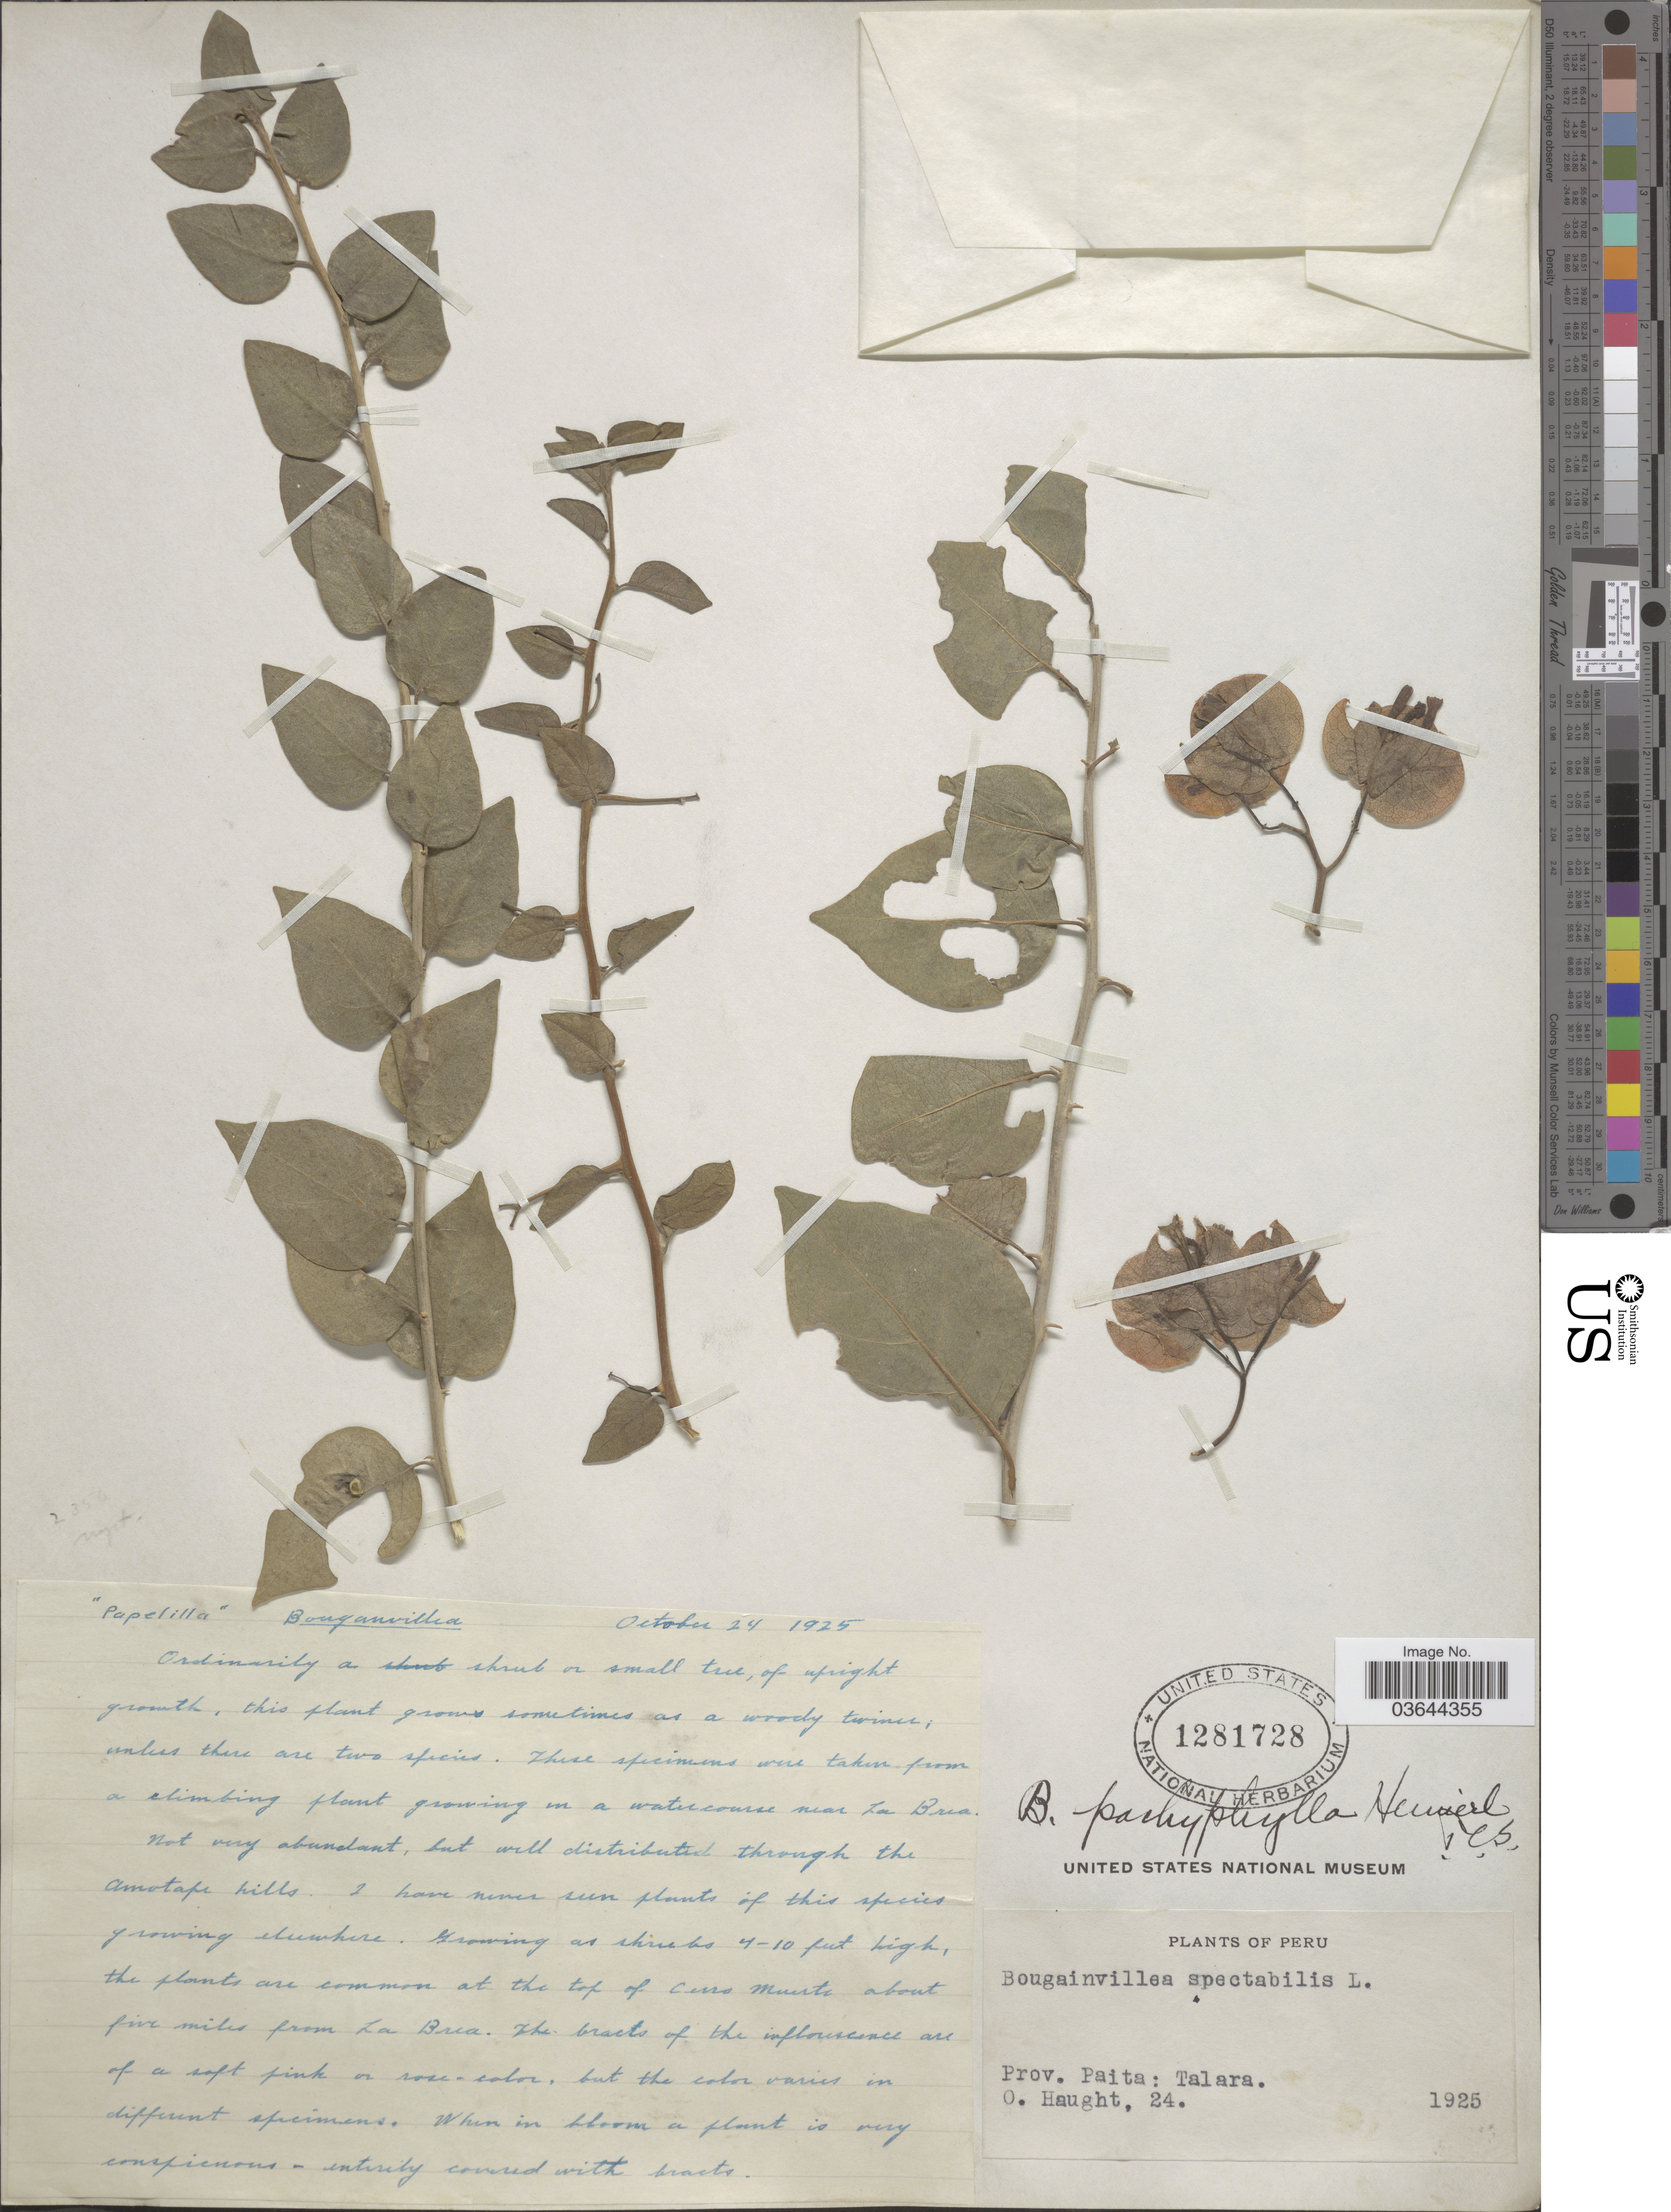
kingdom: Plantae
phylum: Tracheophyta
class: Magnoliopsida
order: Caryophyllales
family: Nyctaginaceae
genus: Bougainvillea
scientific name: Bougainvillea pachyphylla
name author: Heimerl ex Standl.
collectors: O. Haught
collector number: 24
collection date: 1925-10-24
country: Peru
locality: Prov. Paita: Talara. In a watercourse near La Brea.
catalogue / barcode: US 1281728